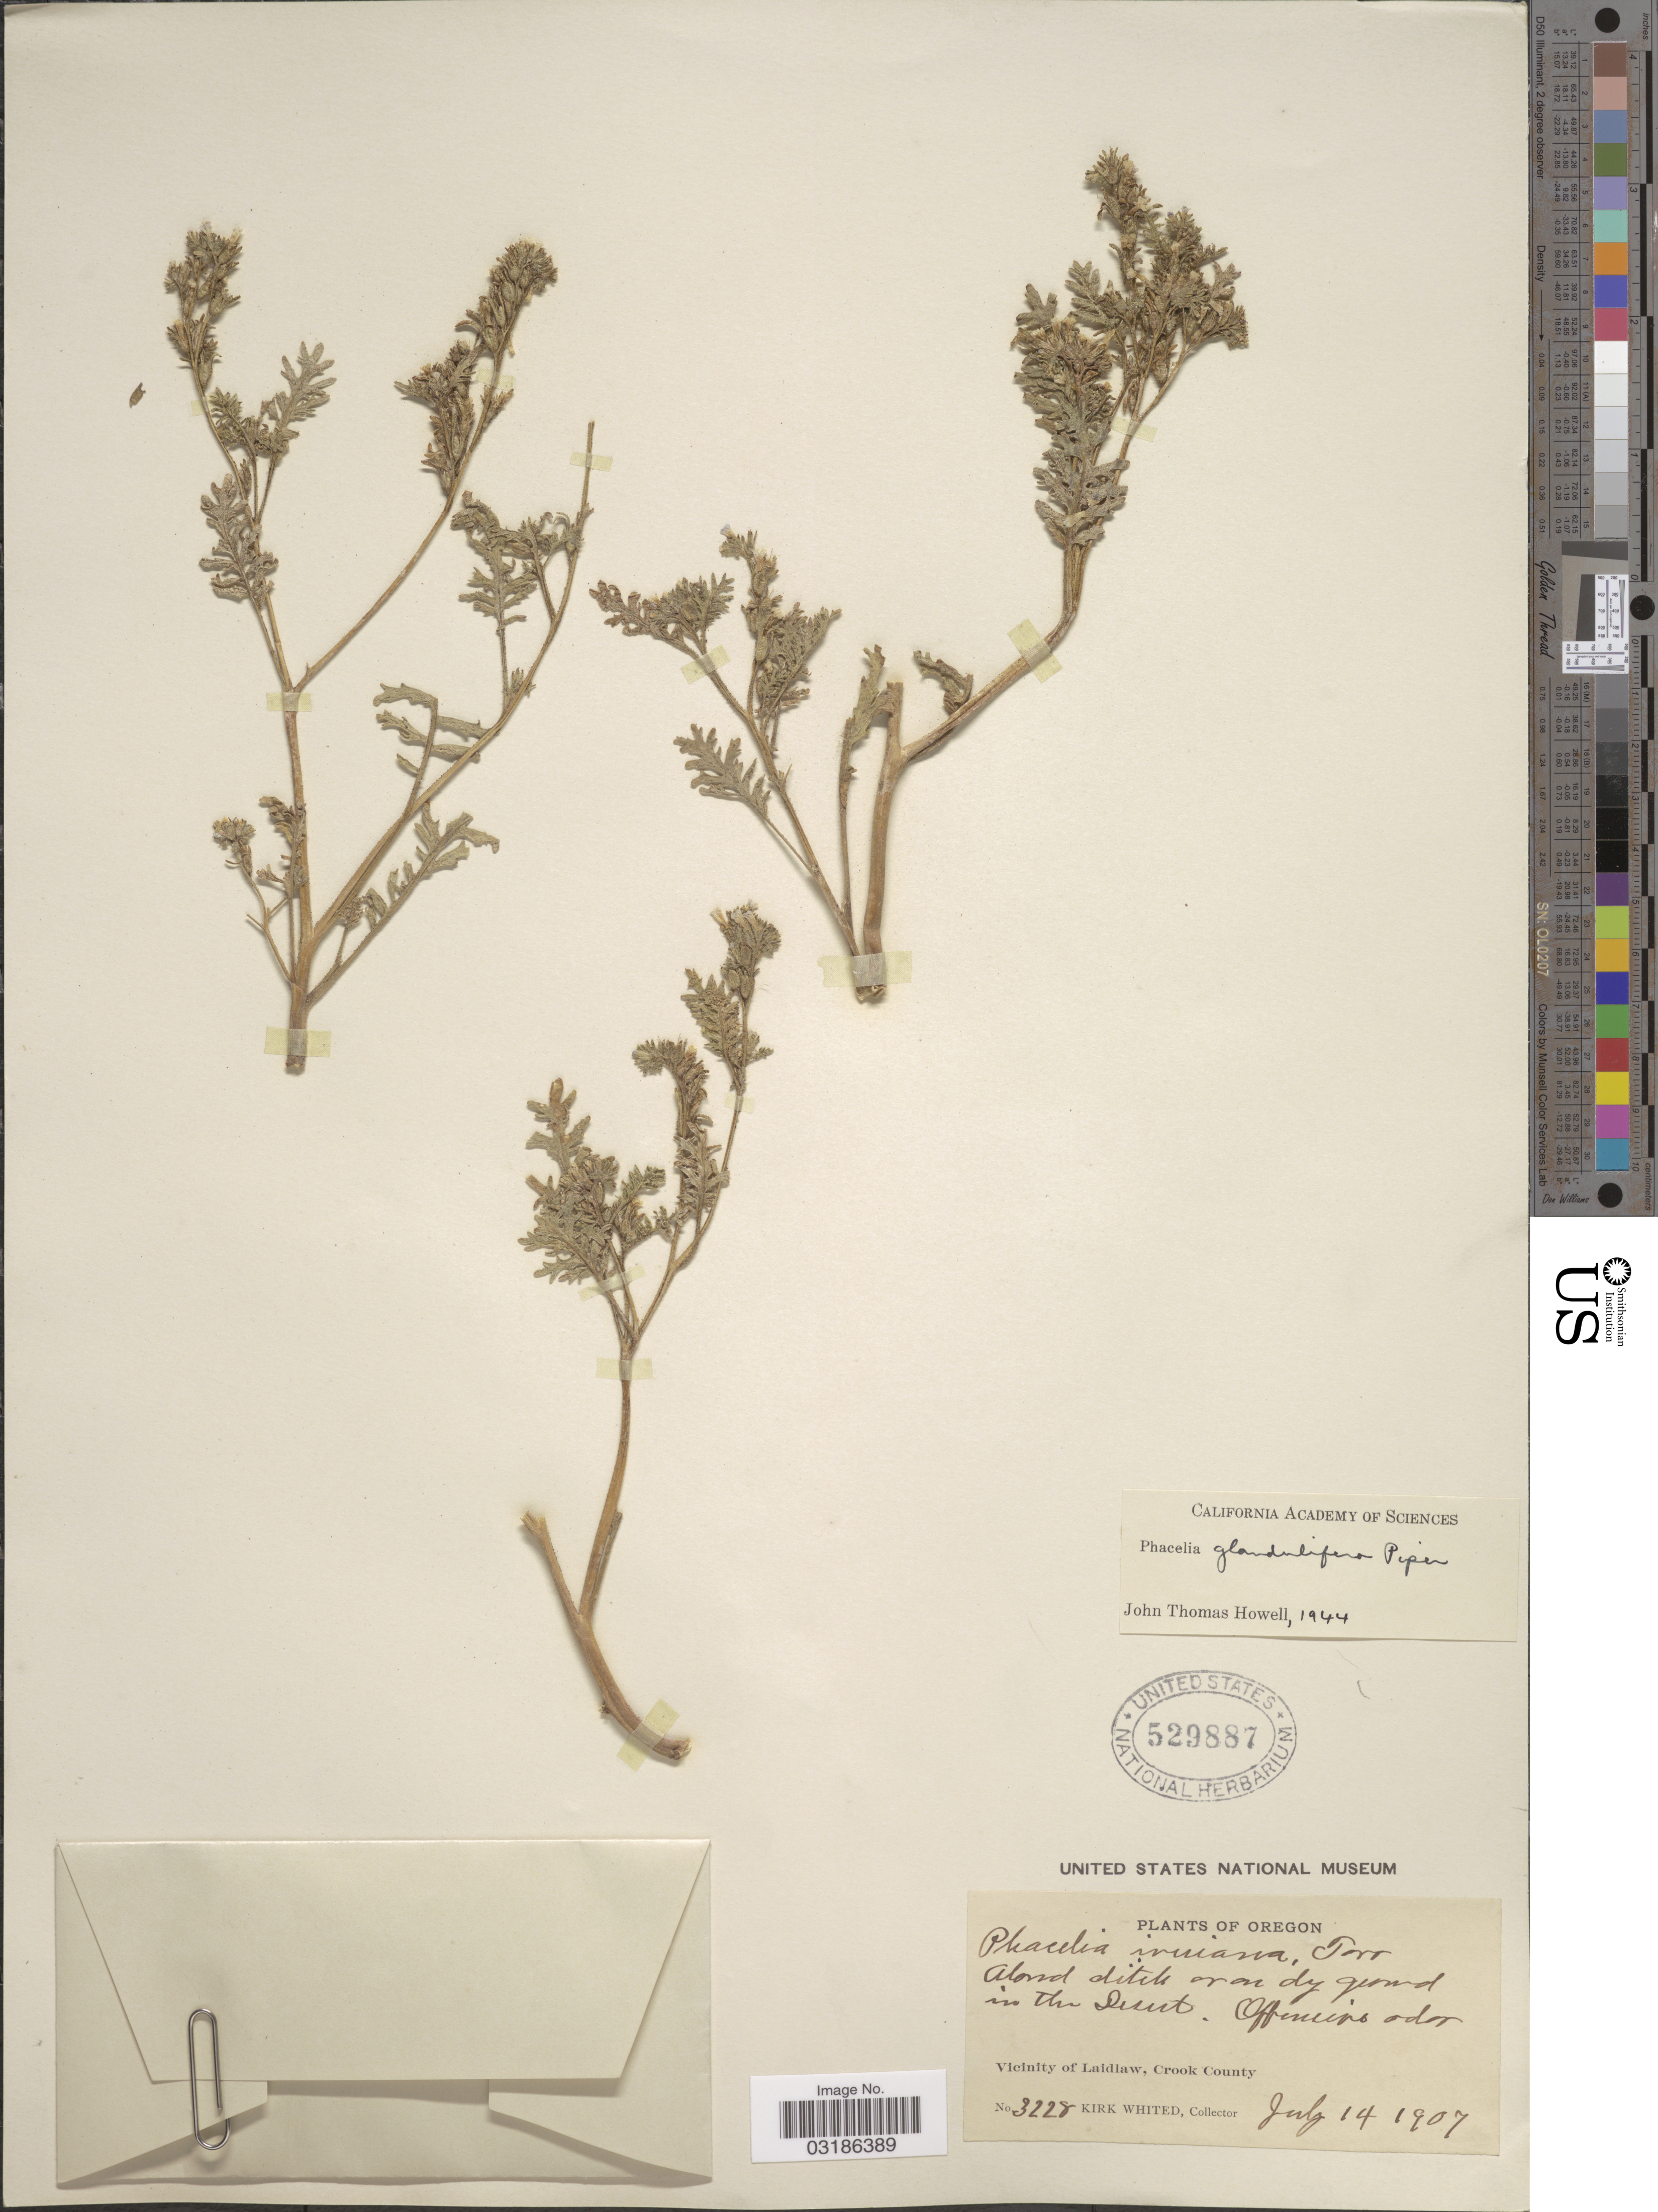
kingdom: Plantae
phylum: Tracheophyta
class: Magnoliopsida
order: Boraginales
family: Hydrophyllaceae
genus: Phacelia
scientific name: Phacelia glandulifera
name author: Piper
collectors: K. Whited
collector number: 3228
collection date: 1907-07-14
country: United States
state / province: Oregon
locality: Vicinity of Laidlaw, Crook County.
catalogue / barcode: US 529887